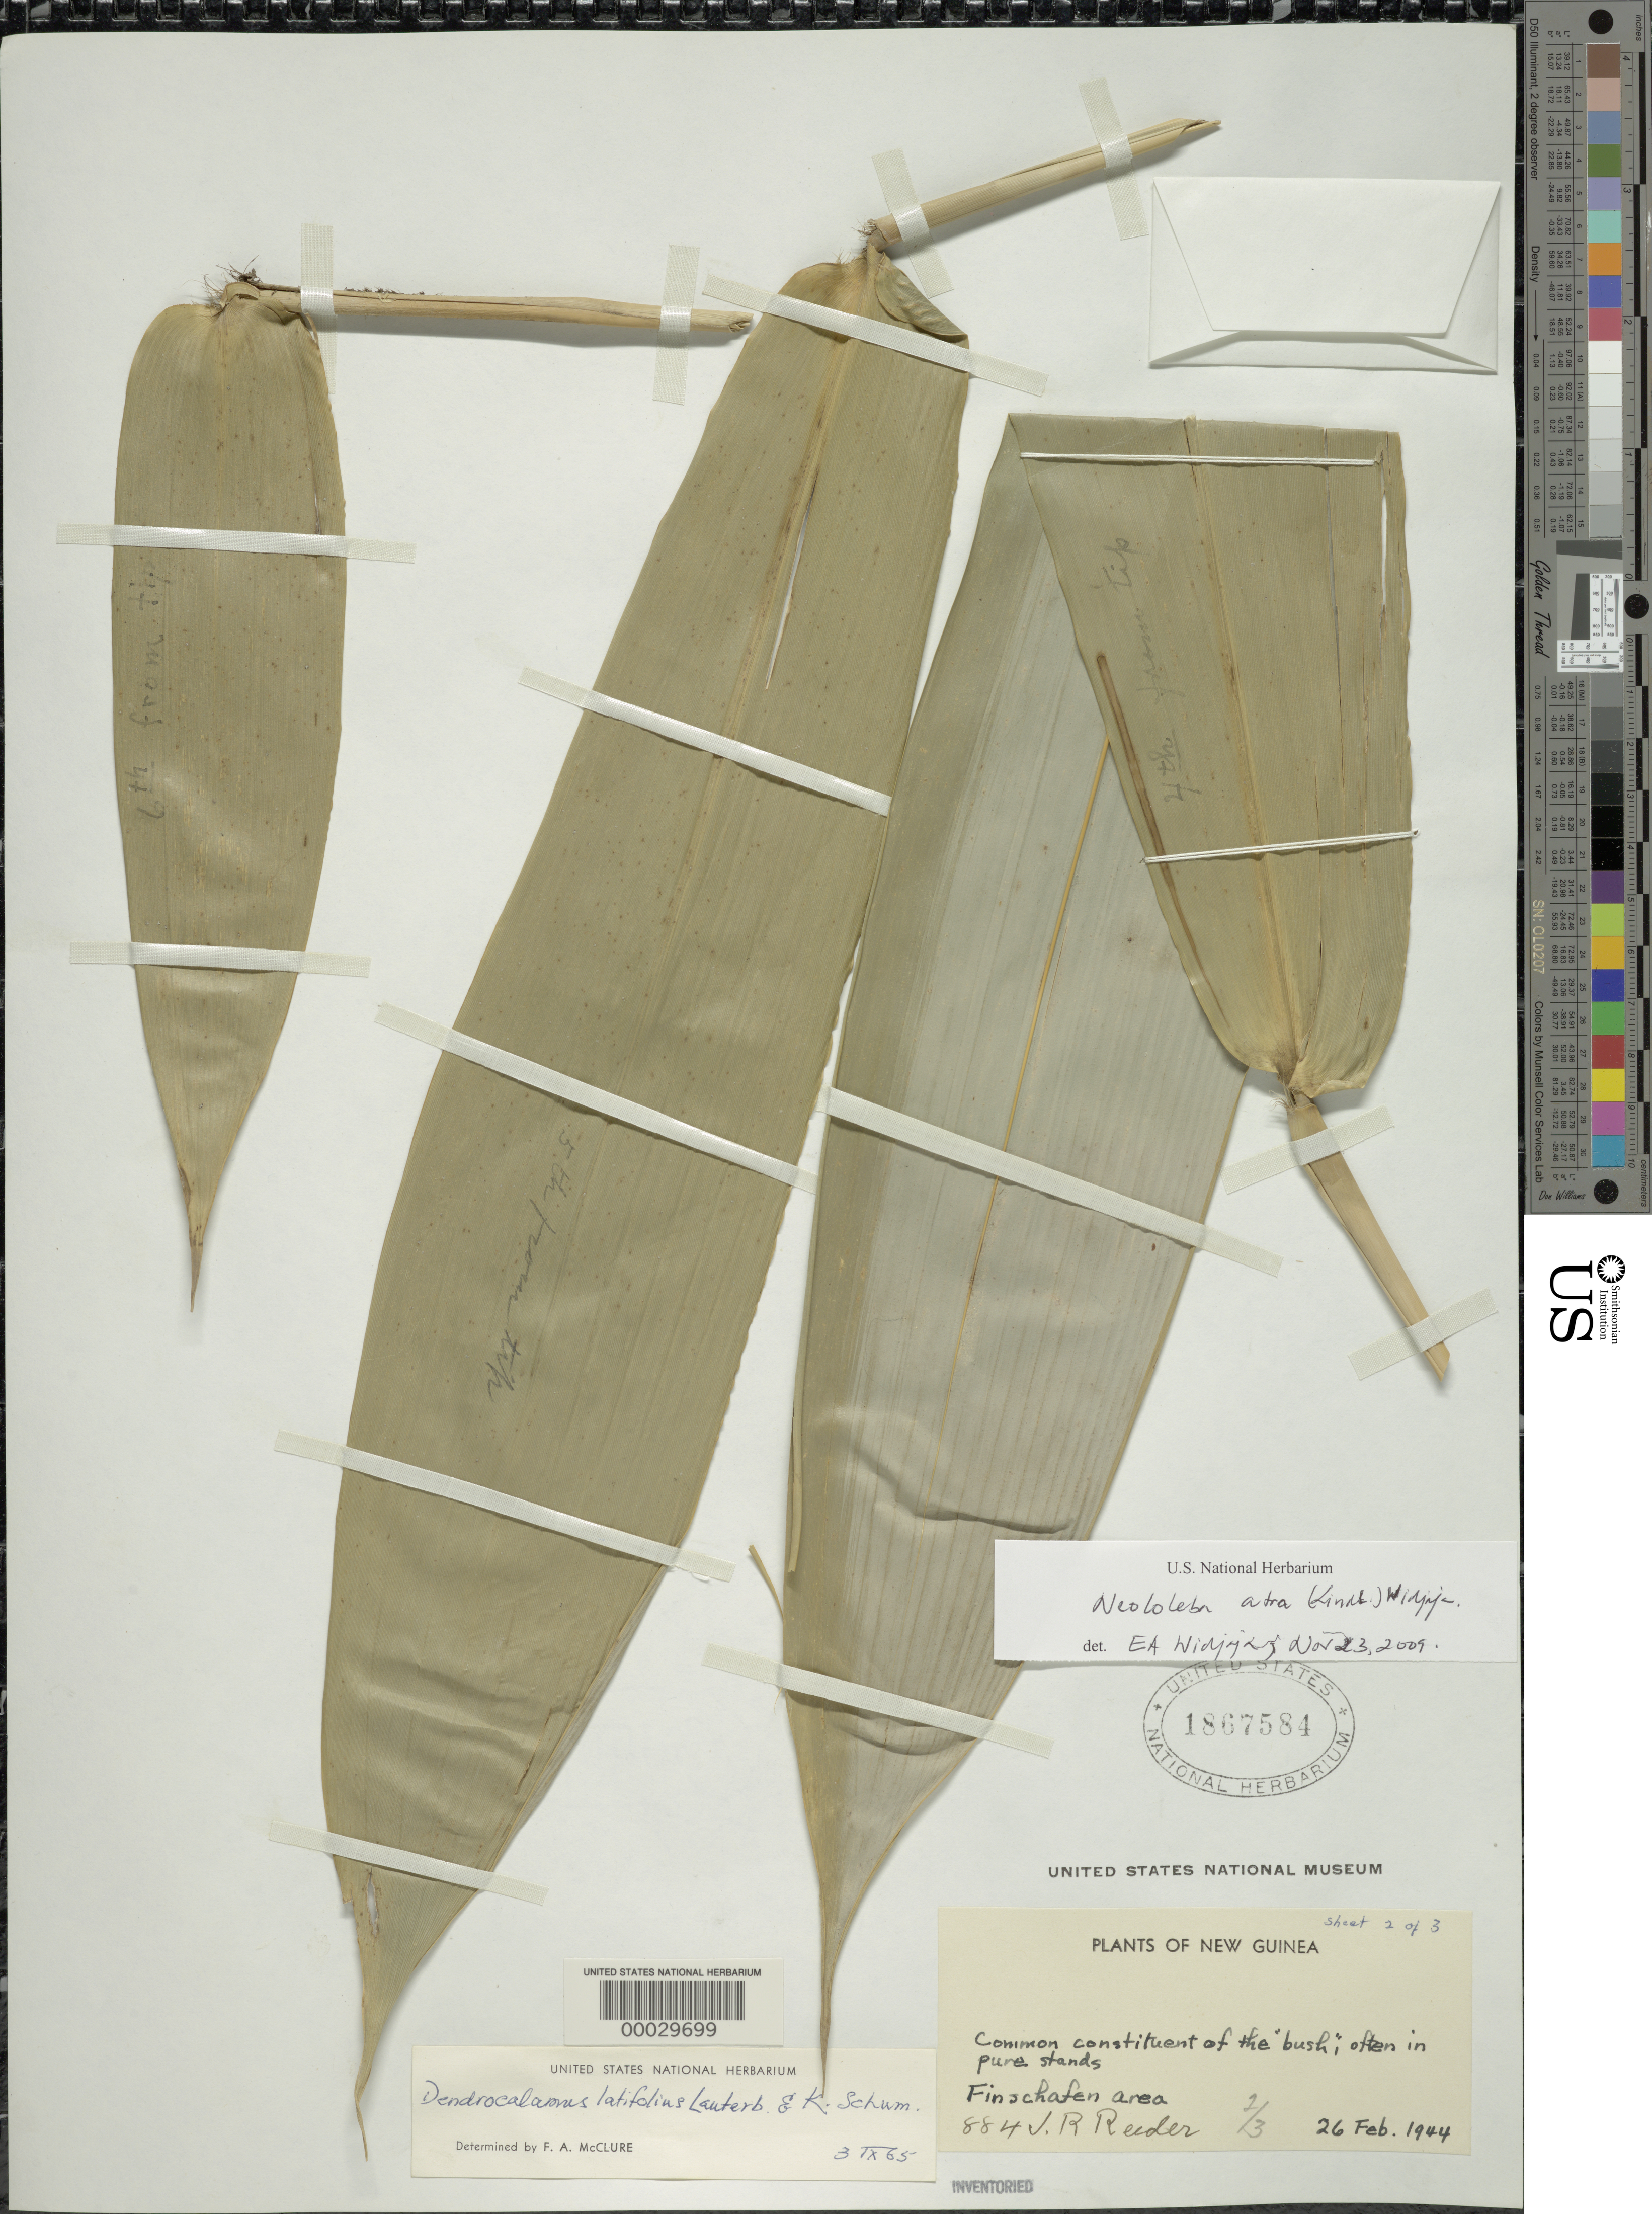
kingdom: Plantae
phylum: Tracheophyta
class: Liliopsida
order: Poales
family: Poaceae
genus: Neololeba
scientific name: Neololeba atra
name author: (Lindl.) Widjaja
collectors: J. R. Reeder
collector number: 884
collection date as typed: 26 Feb 1944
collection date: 1944-02-26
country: Papua New Guinea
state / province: Morobe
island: New Guinea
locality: Finschafen Area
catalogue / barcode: US 1867584